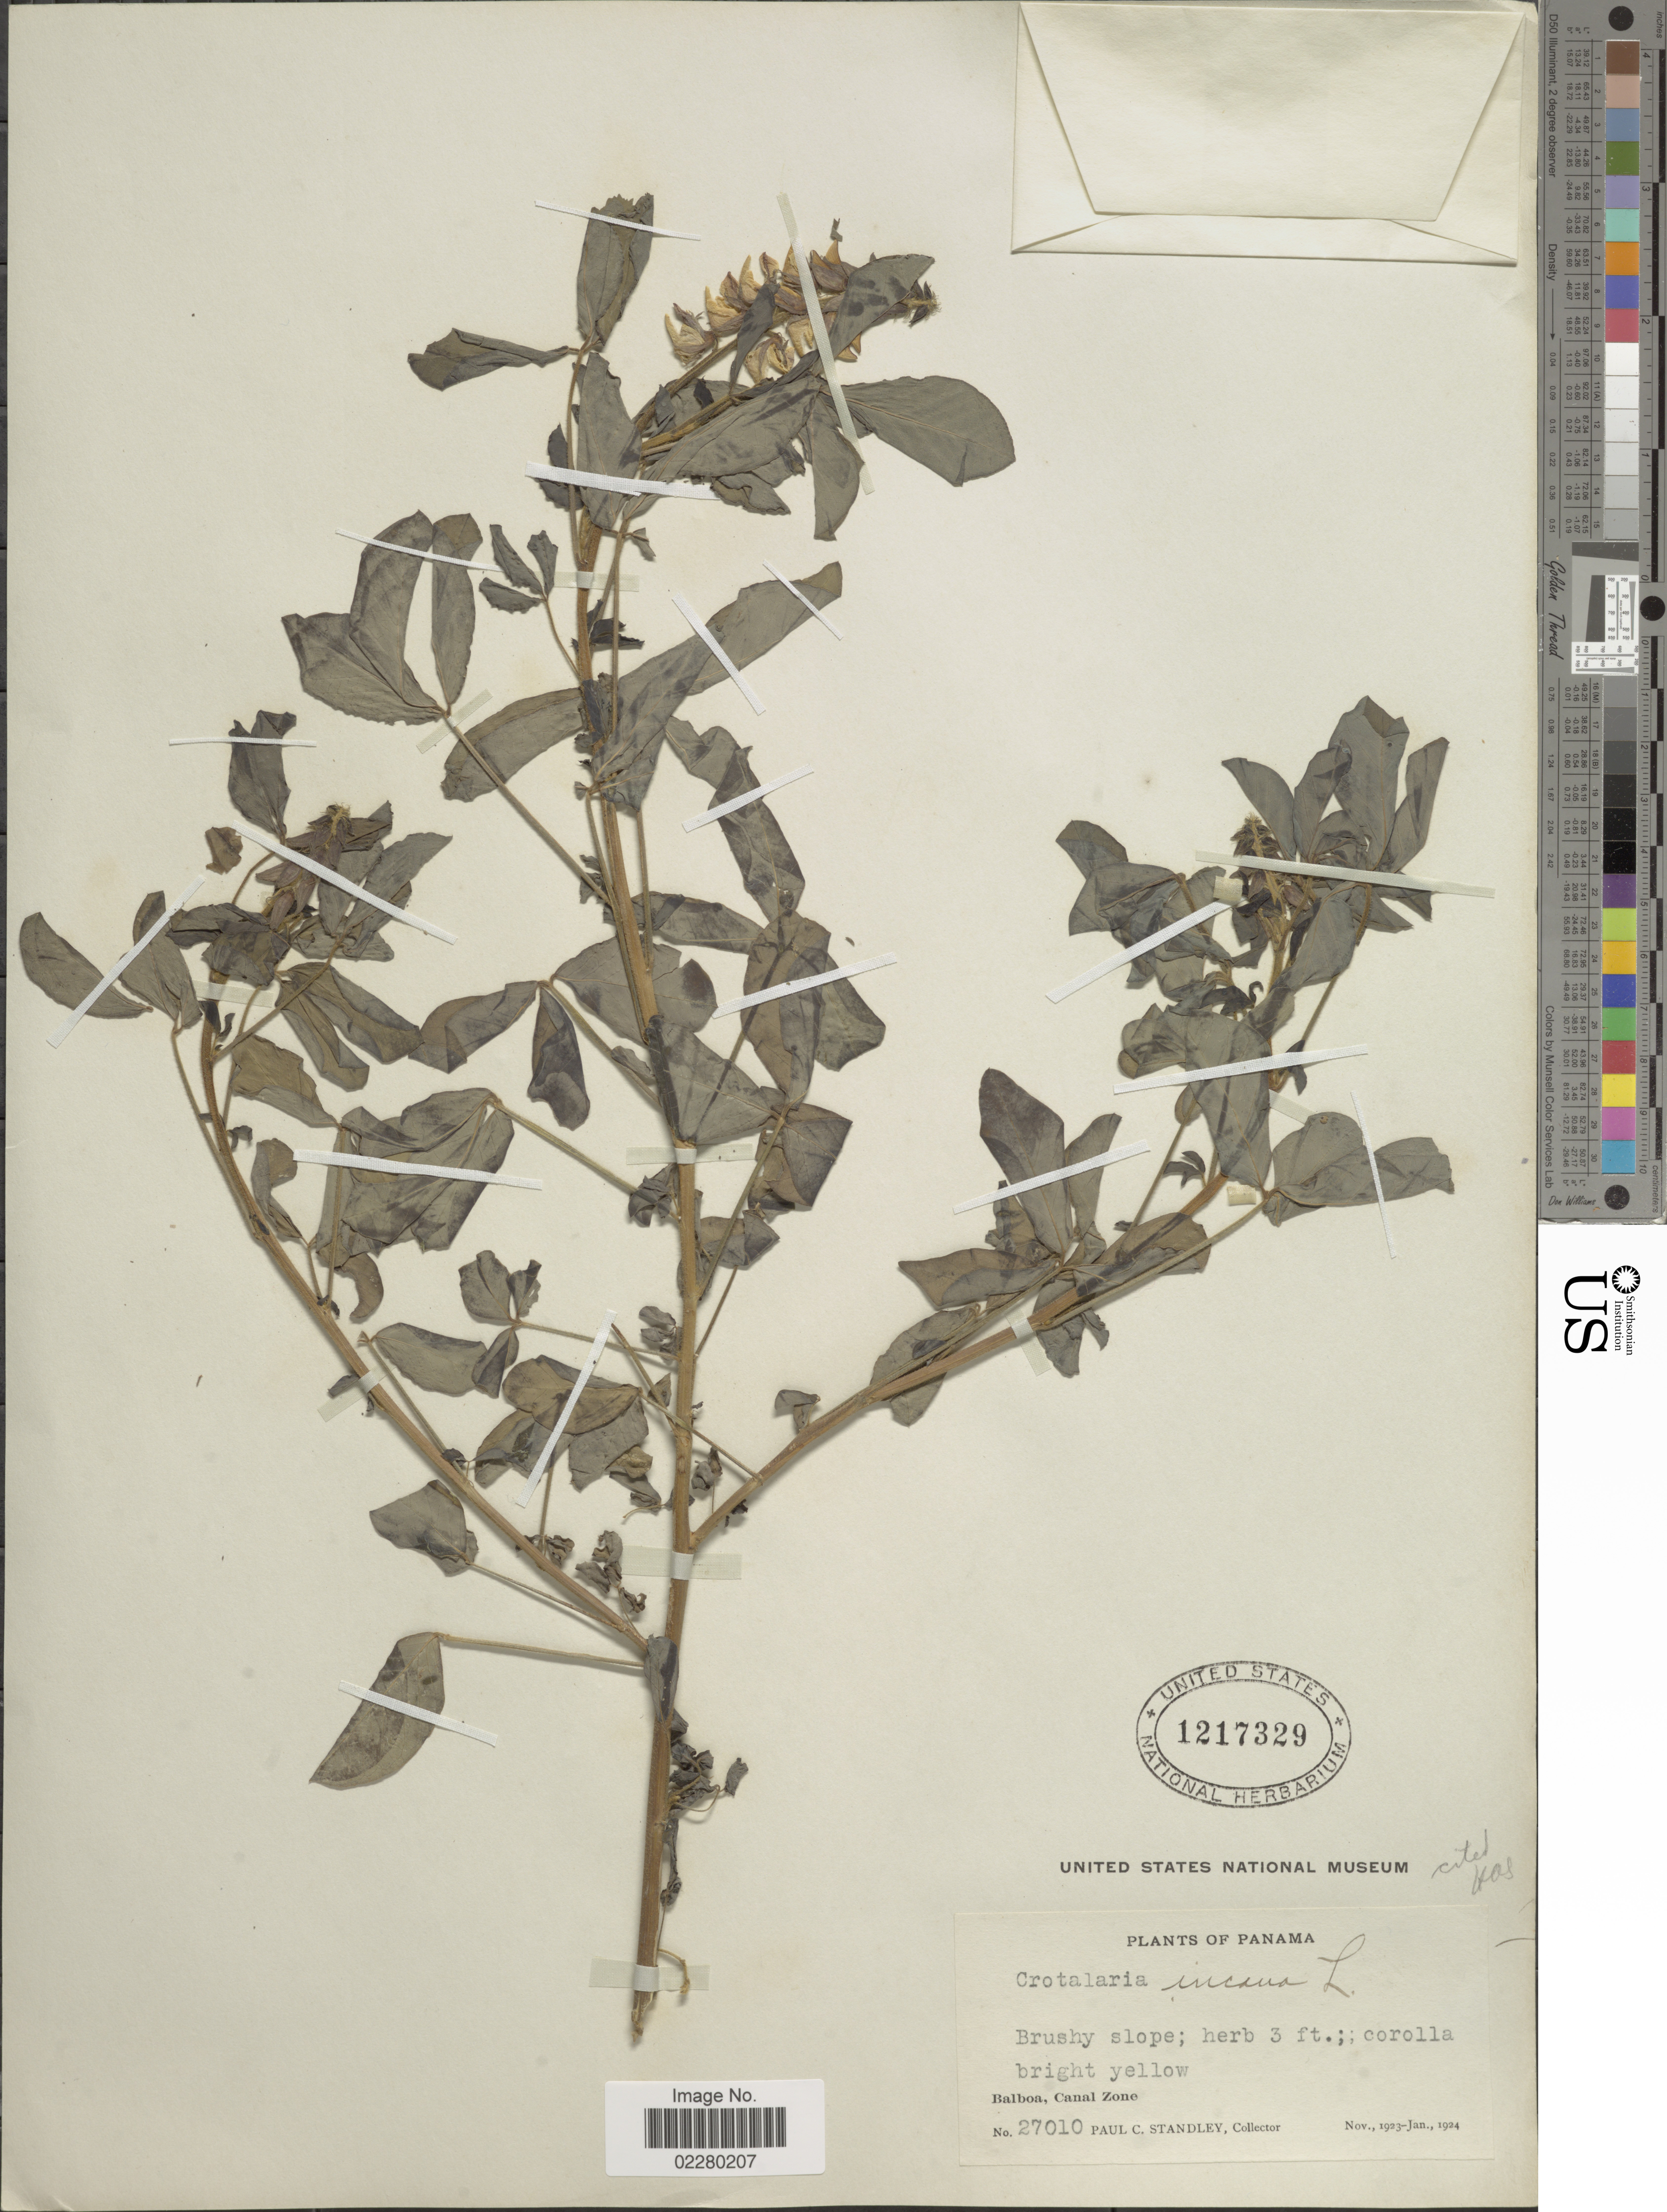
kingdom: Plantae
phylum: Tracheophyta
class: Magnoliopsida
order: Fabales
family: Fabaceae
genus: Crotalaria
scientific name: Crotalaria incana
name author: L.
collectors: P. C. Standley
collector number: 27010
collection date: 1923-11/1924-01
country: Panama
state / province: Colón / Panamá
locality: Balboa, Canal Zone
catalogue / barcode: US 1217329